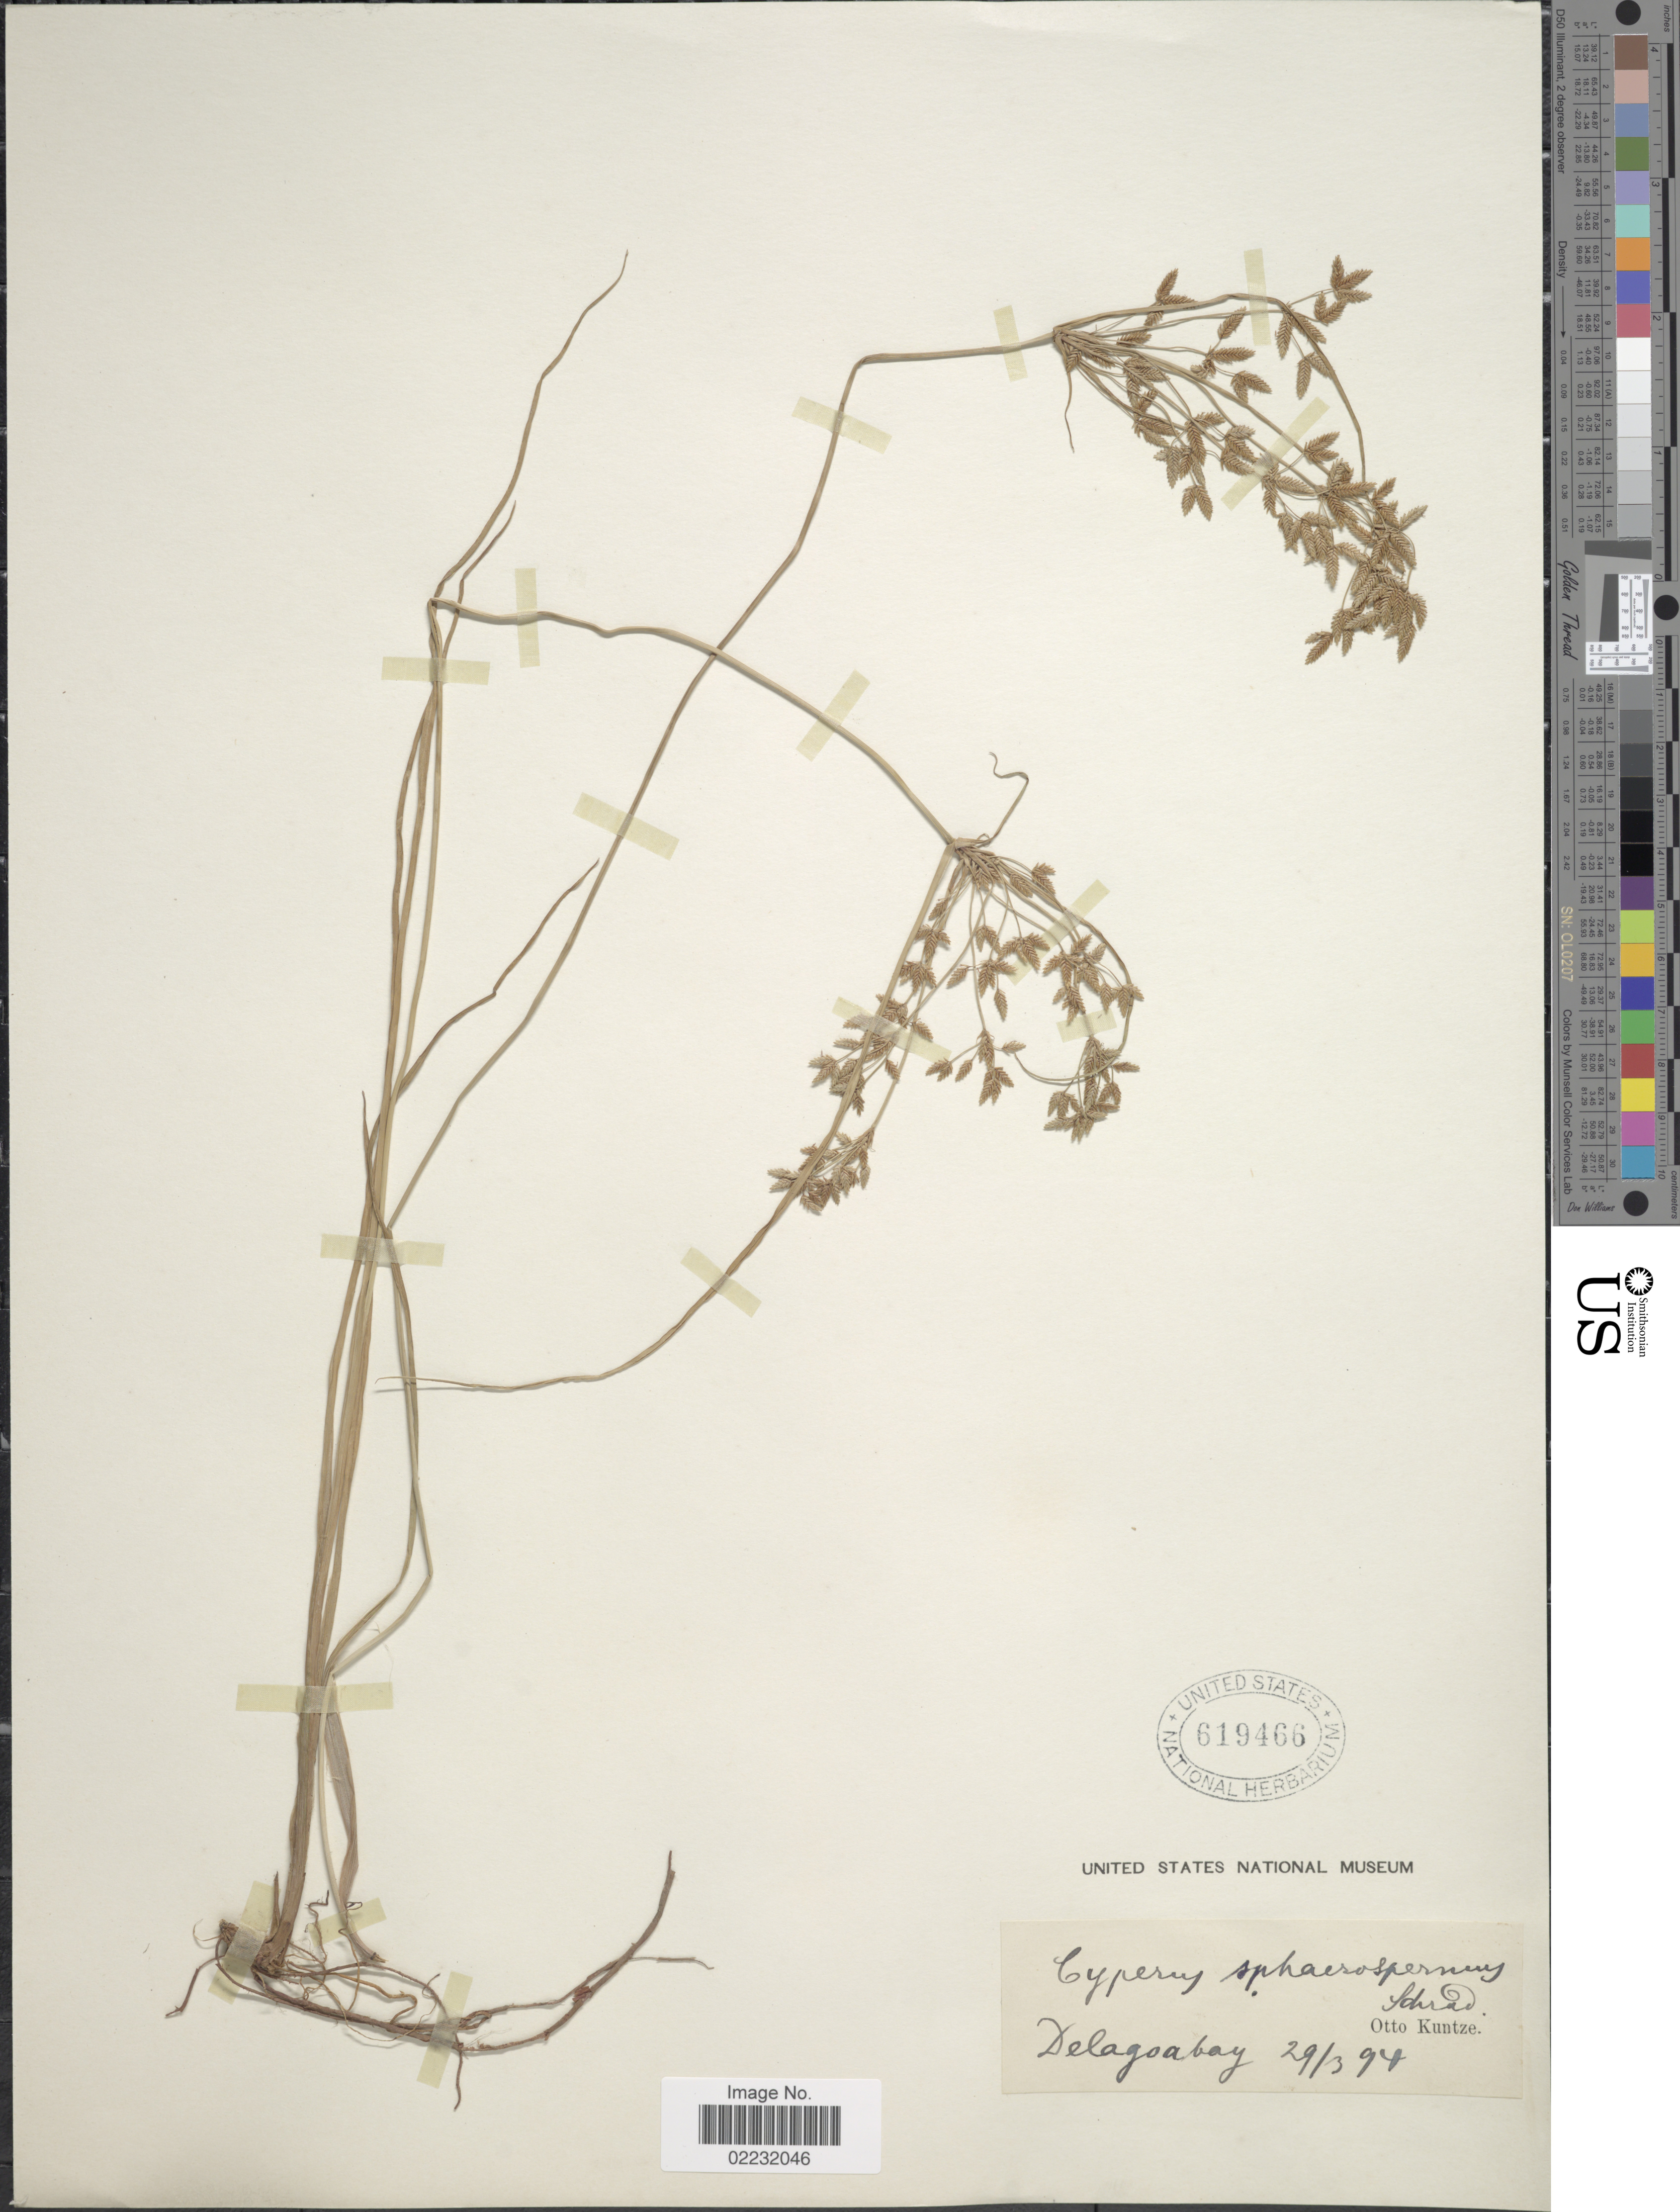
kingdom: Plantae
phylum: Tracheophyta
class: Liliopsida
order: Poales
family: Cyperaceae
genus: Cyperus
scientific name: Cyperus sphaerospermus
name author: Schrad.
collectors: C.E.O. Kuntze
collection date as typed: Transcribed d/m/y: 29/3/94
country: Mozambique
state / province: Maputo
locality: Delagoa bay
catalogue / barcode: US 619466